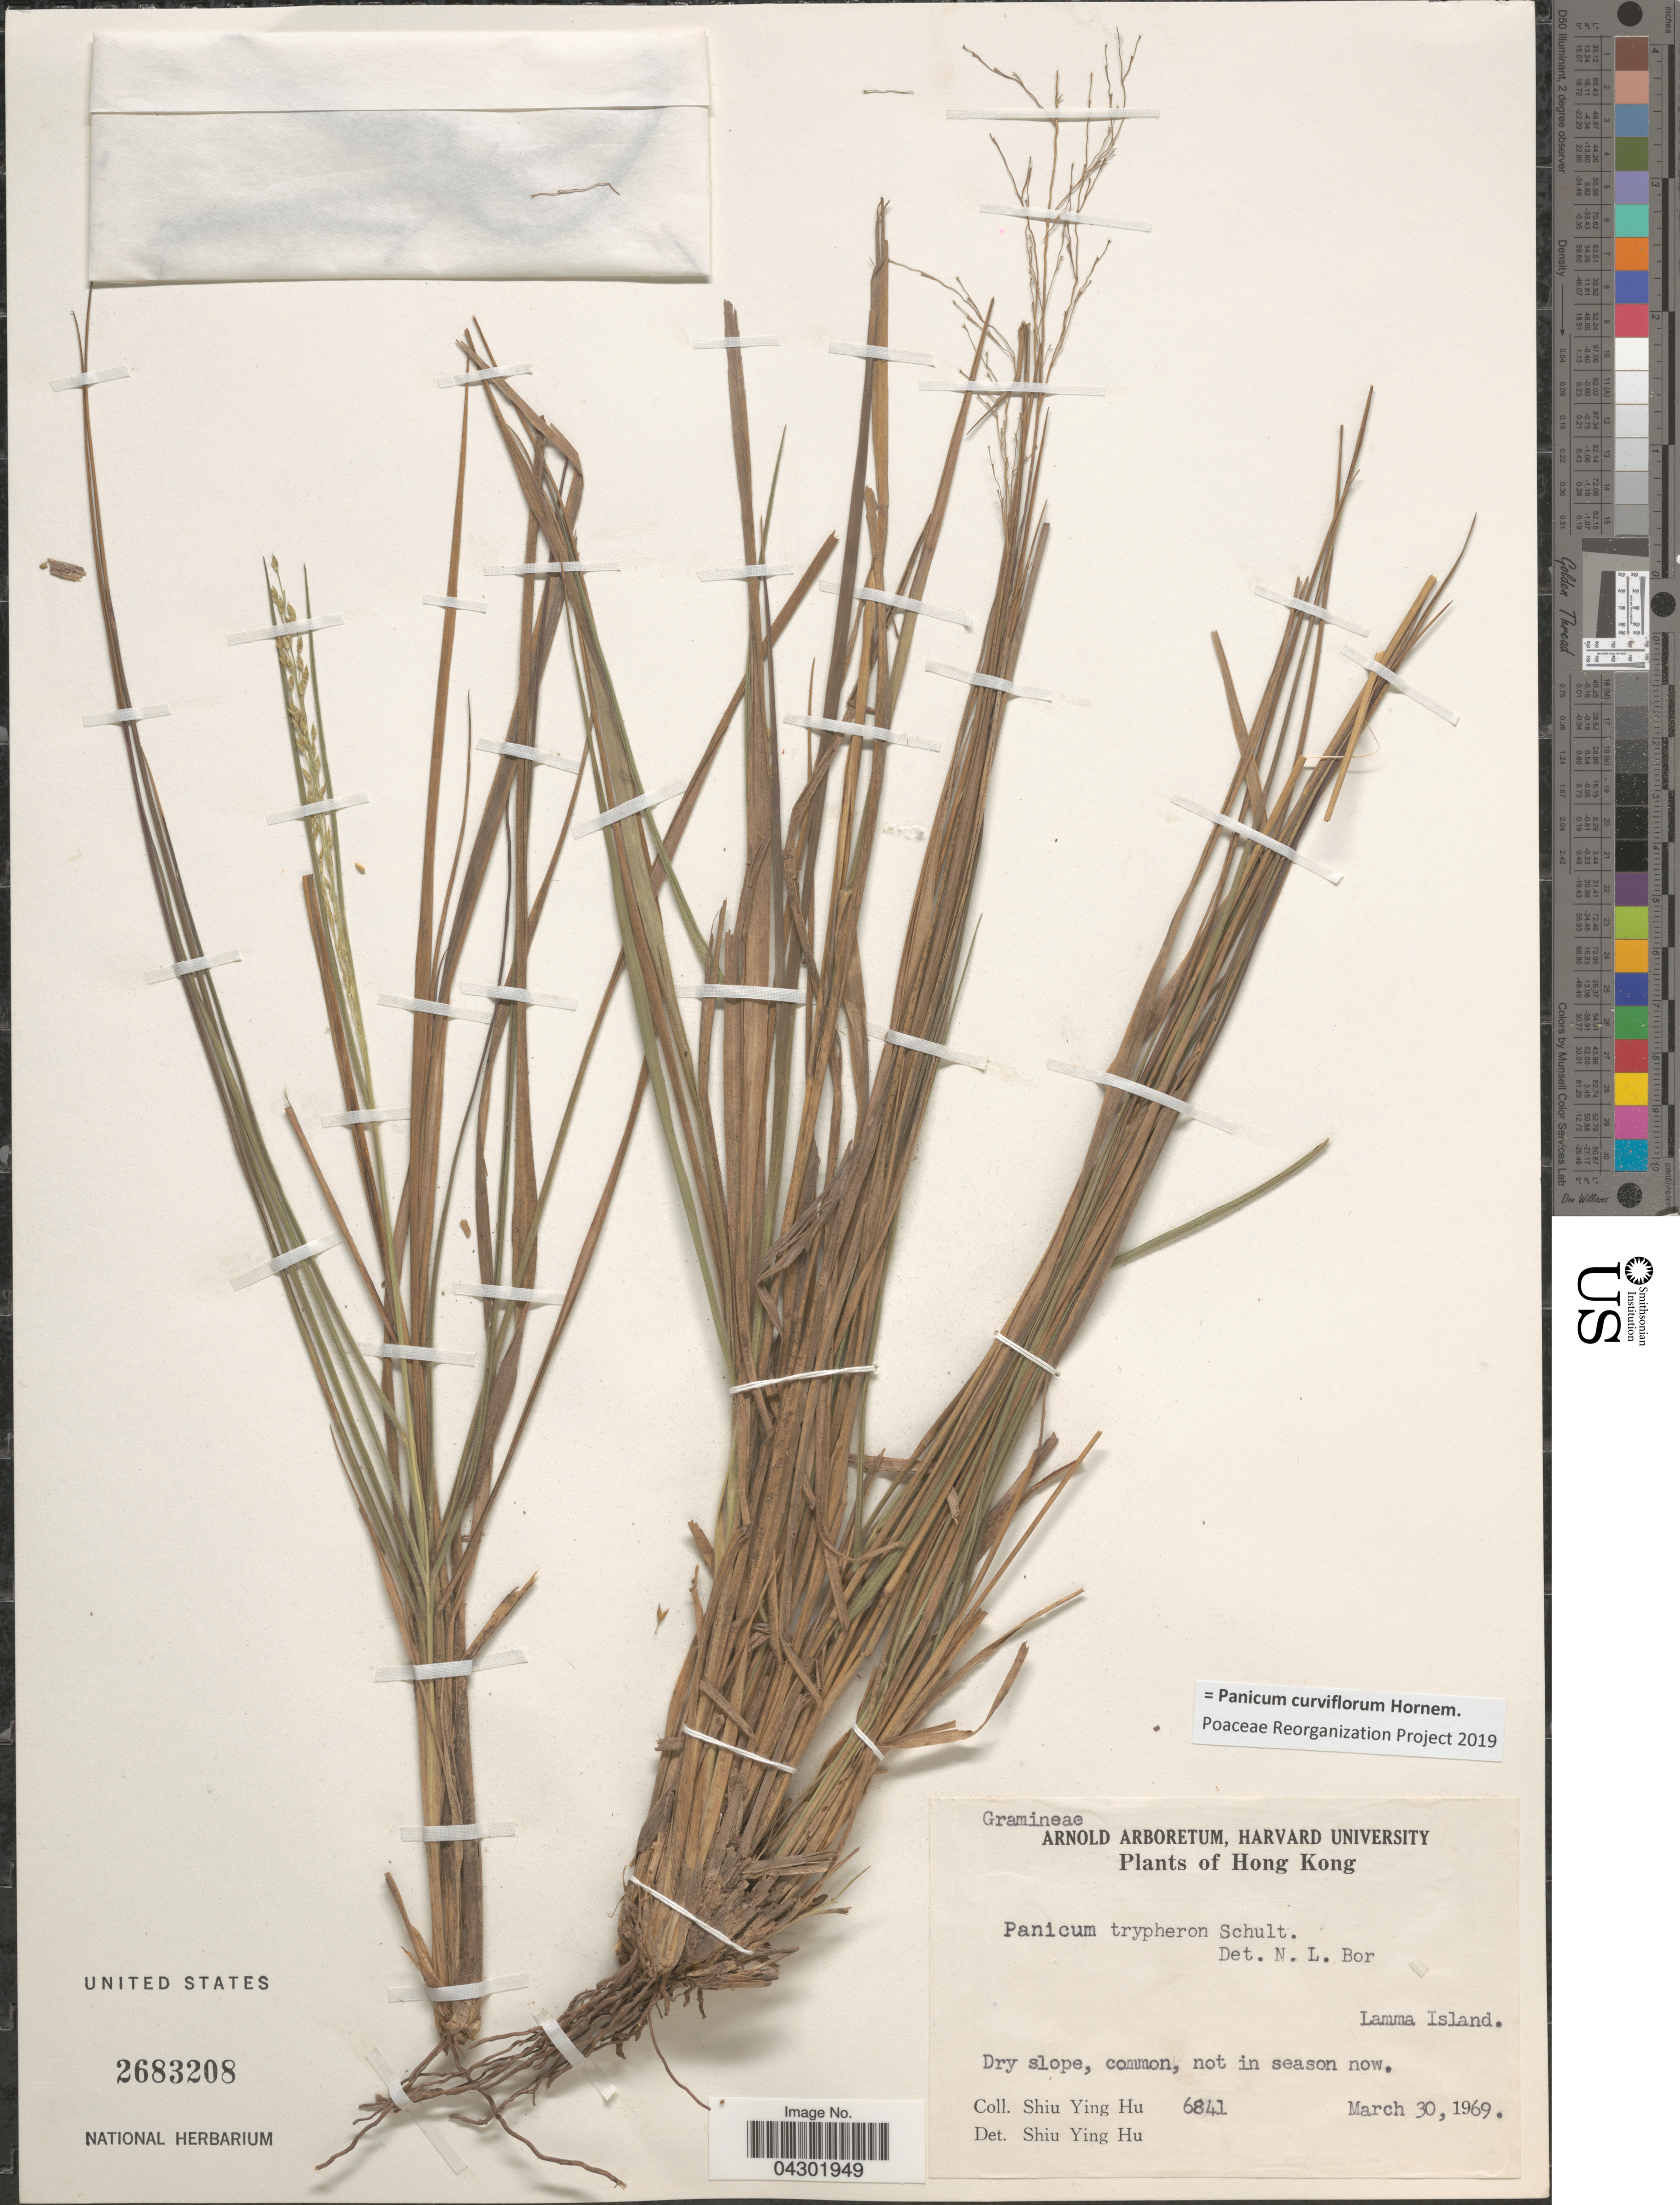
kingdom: Plantae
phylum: Tracheophyta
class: Liliopsida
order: Poales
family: Poaceae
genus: Panicum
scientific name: Panicum curviflorum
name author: Hornem.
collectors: S. Y. Hu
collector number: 6841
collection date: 1969-03-30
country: China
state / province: Hong Kong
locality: Lamma Island.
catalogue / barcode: US 2683208